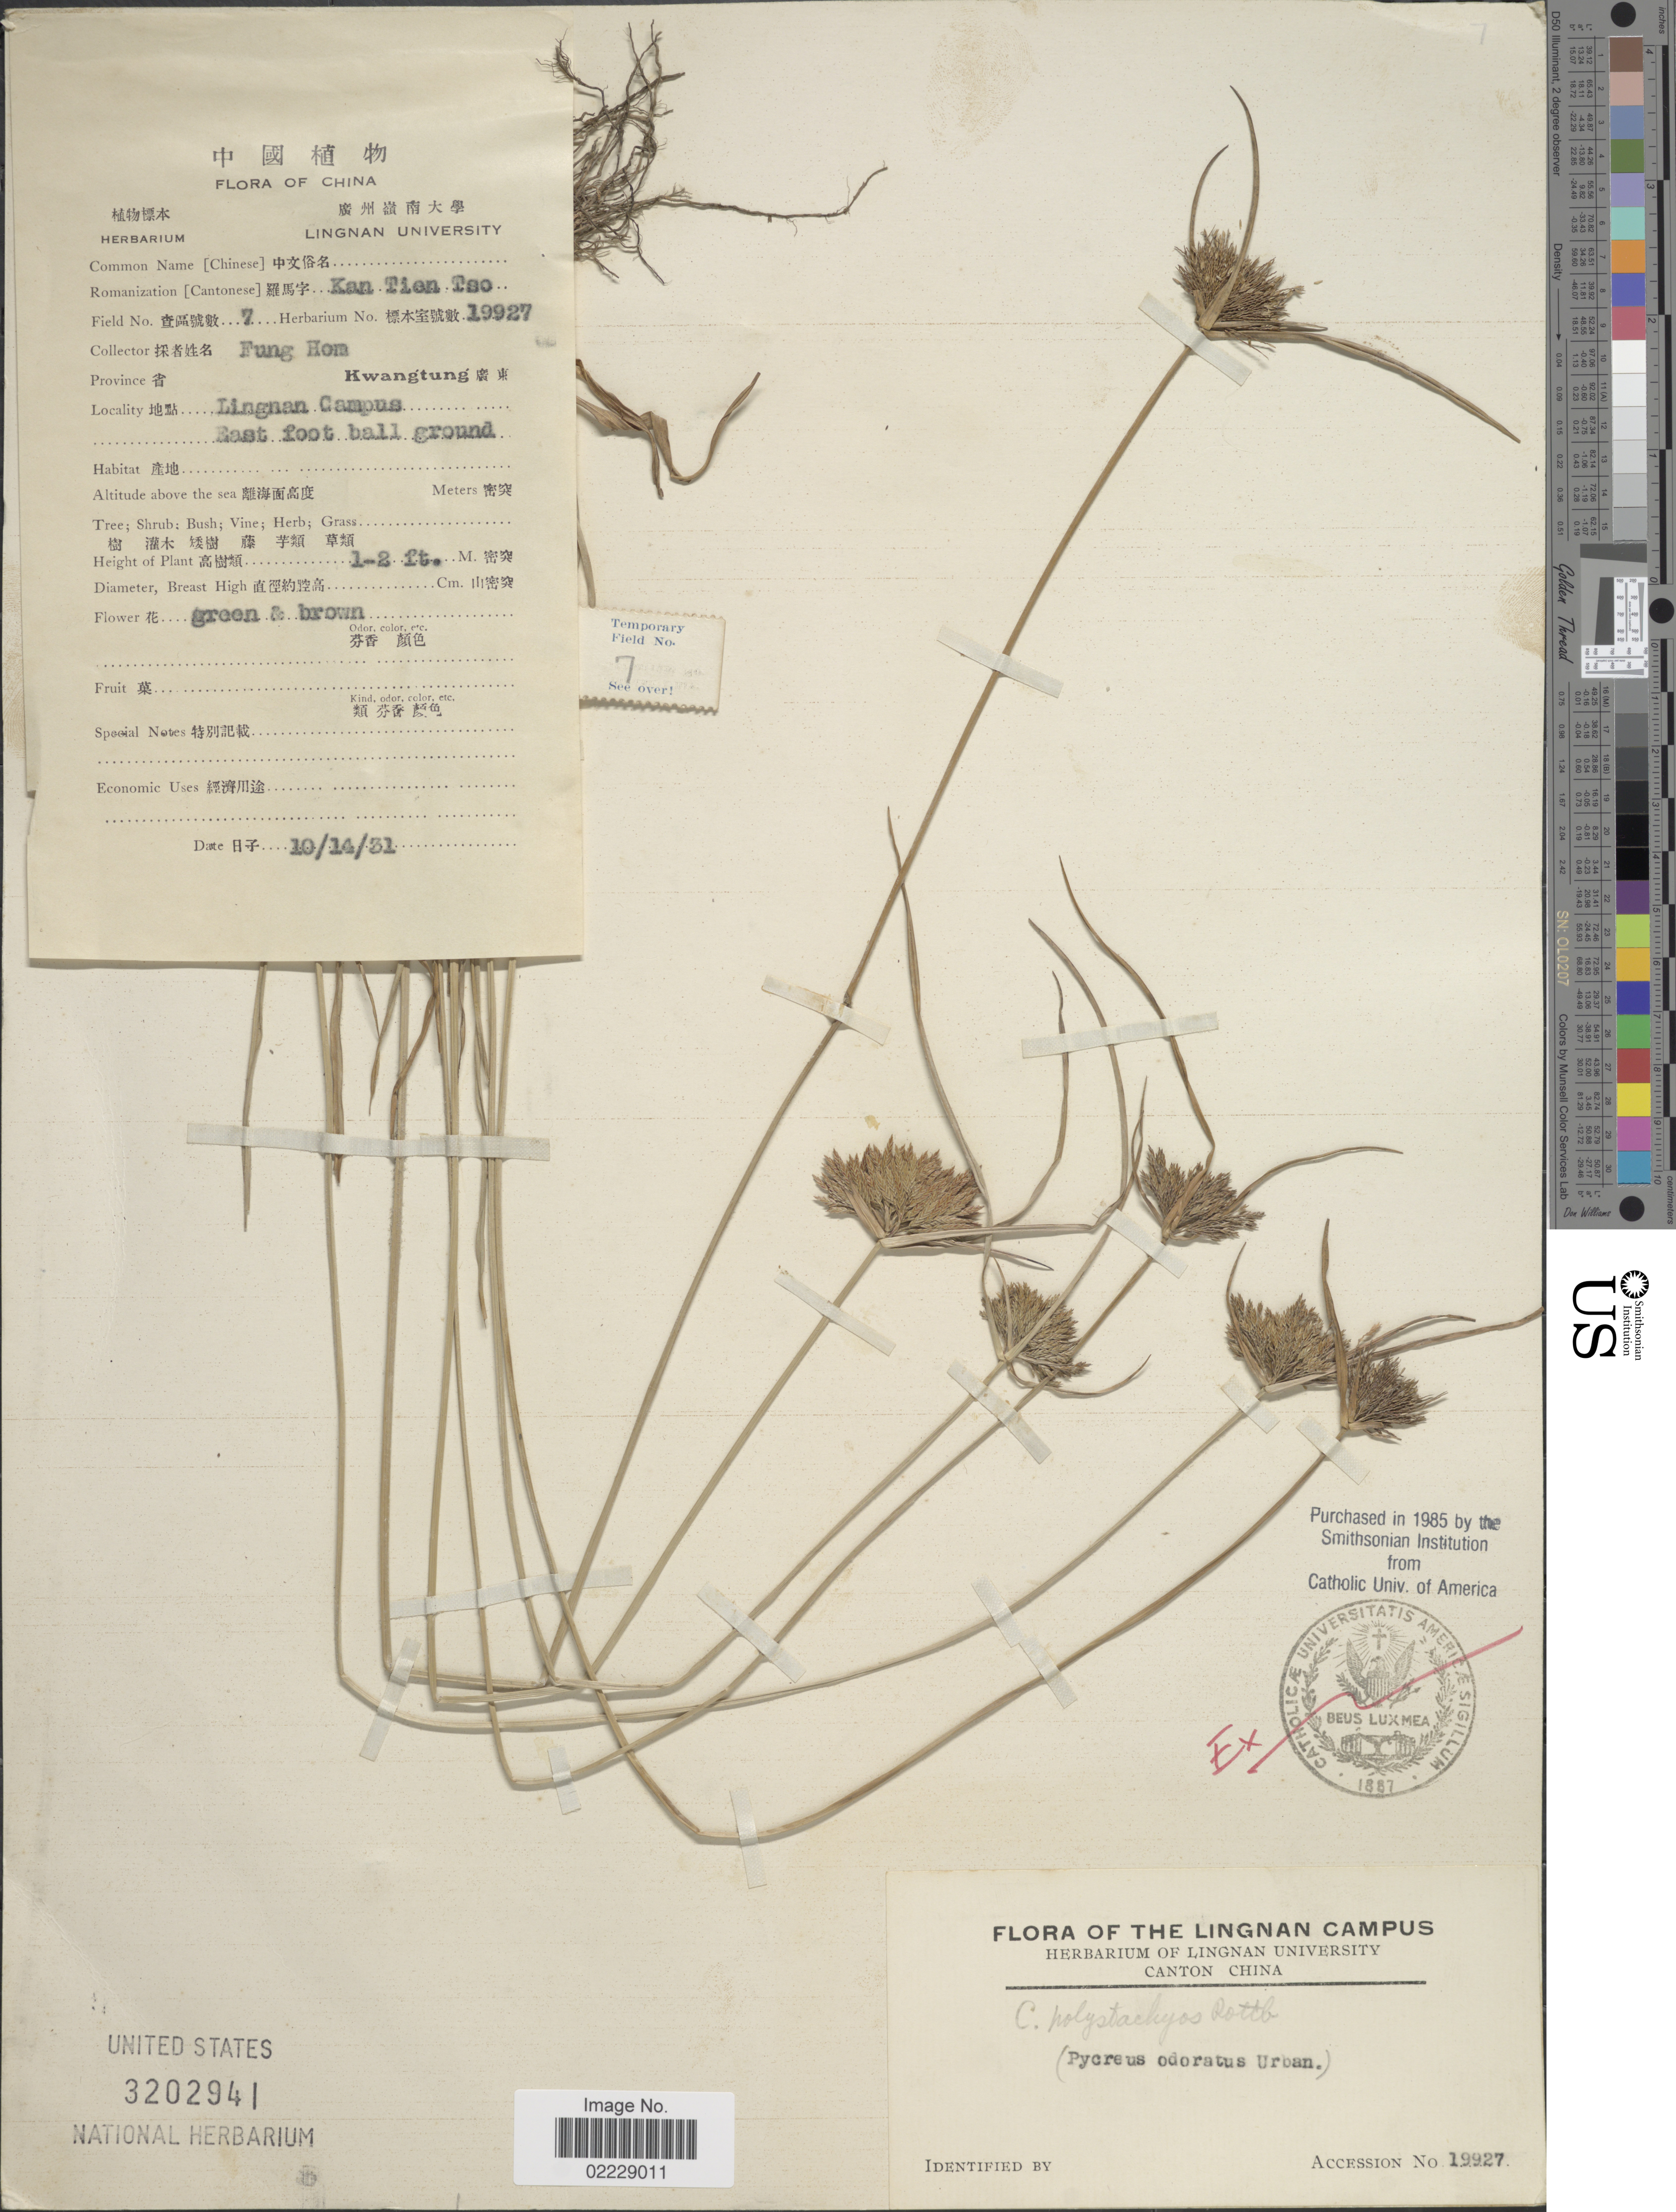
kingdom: Plantae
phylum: Tracheophyta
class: Liliopsida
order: Poales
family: Cyperaceae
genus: Cyperus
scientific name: Cyperus polystachyos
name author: Rottb.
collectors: F. Hom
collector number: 7/19927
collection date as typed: Transcribed d/m/y: 14/10/31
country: China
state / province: Guangdong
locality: Province Kwangtung X. Lingnan Campus. East foot ball ground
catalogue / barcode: US 3202941